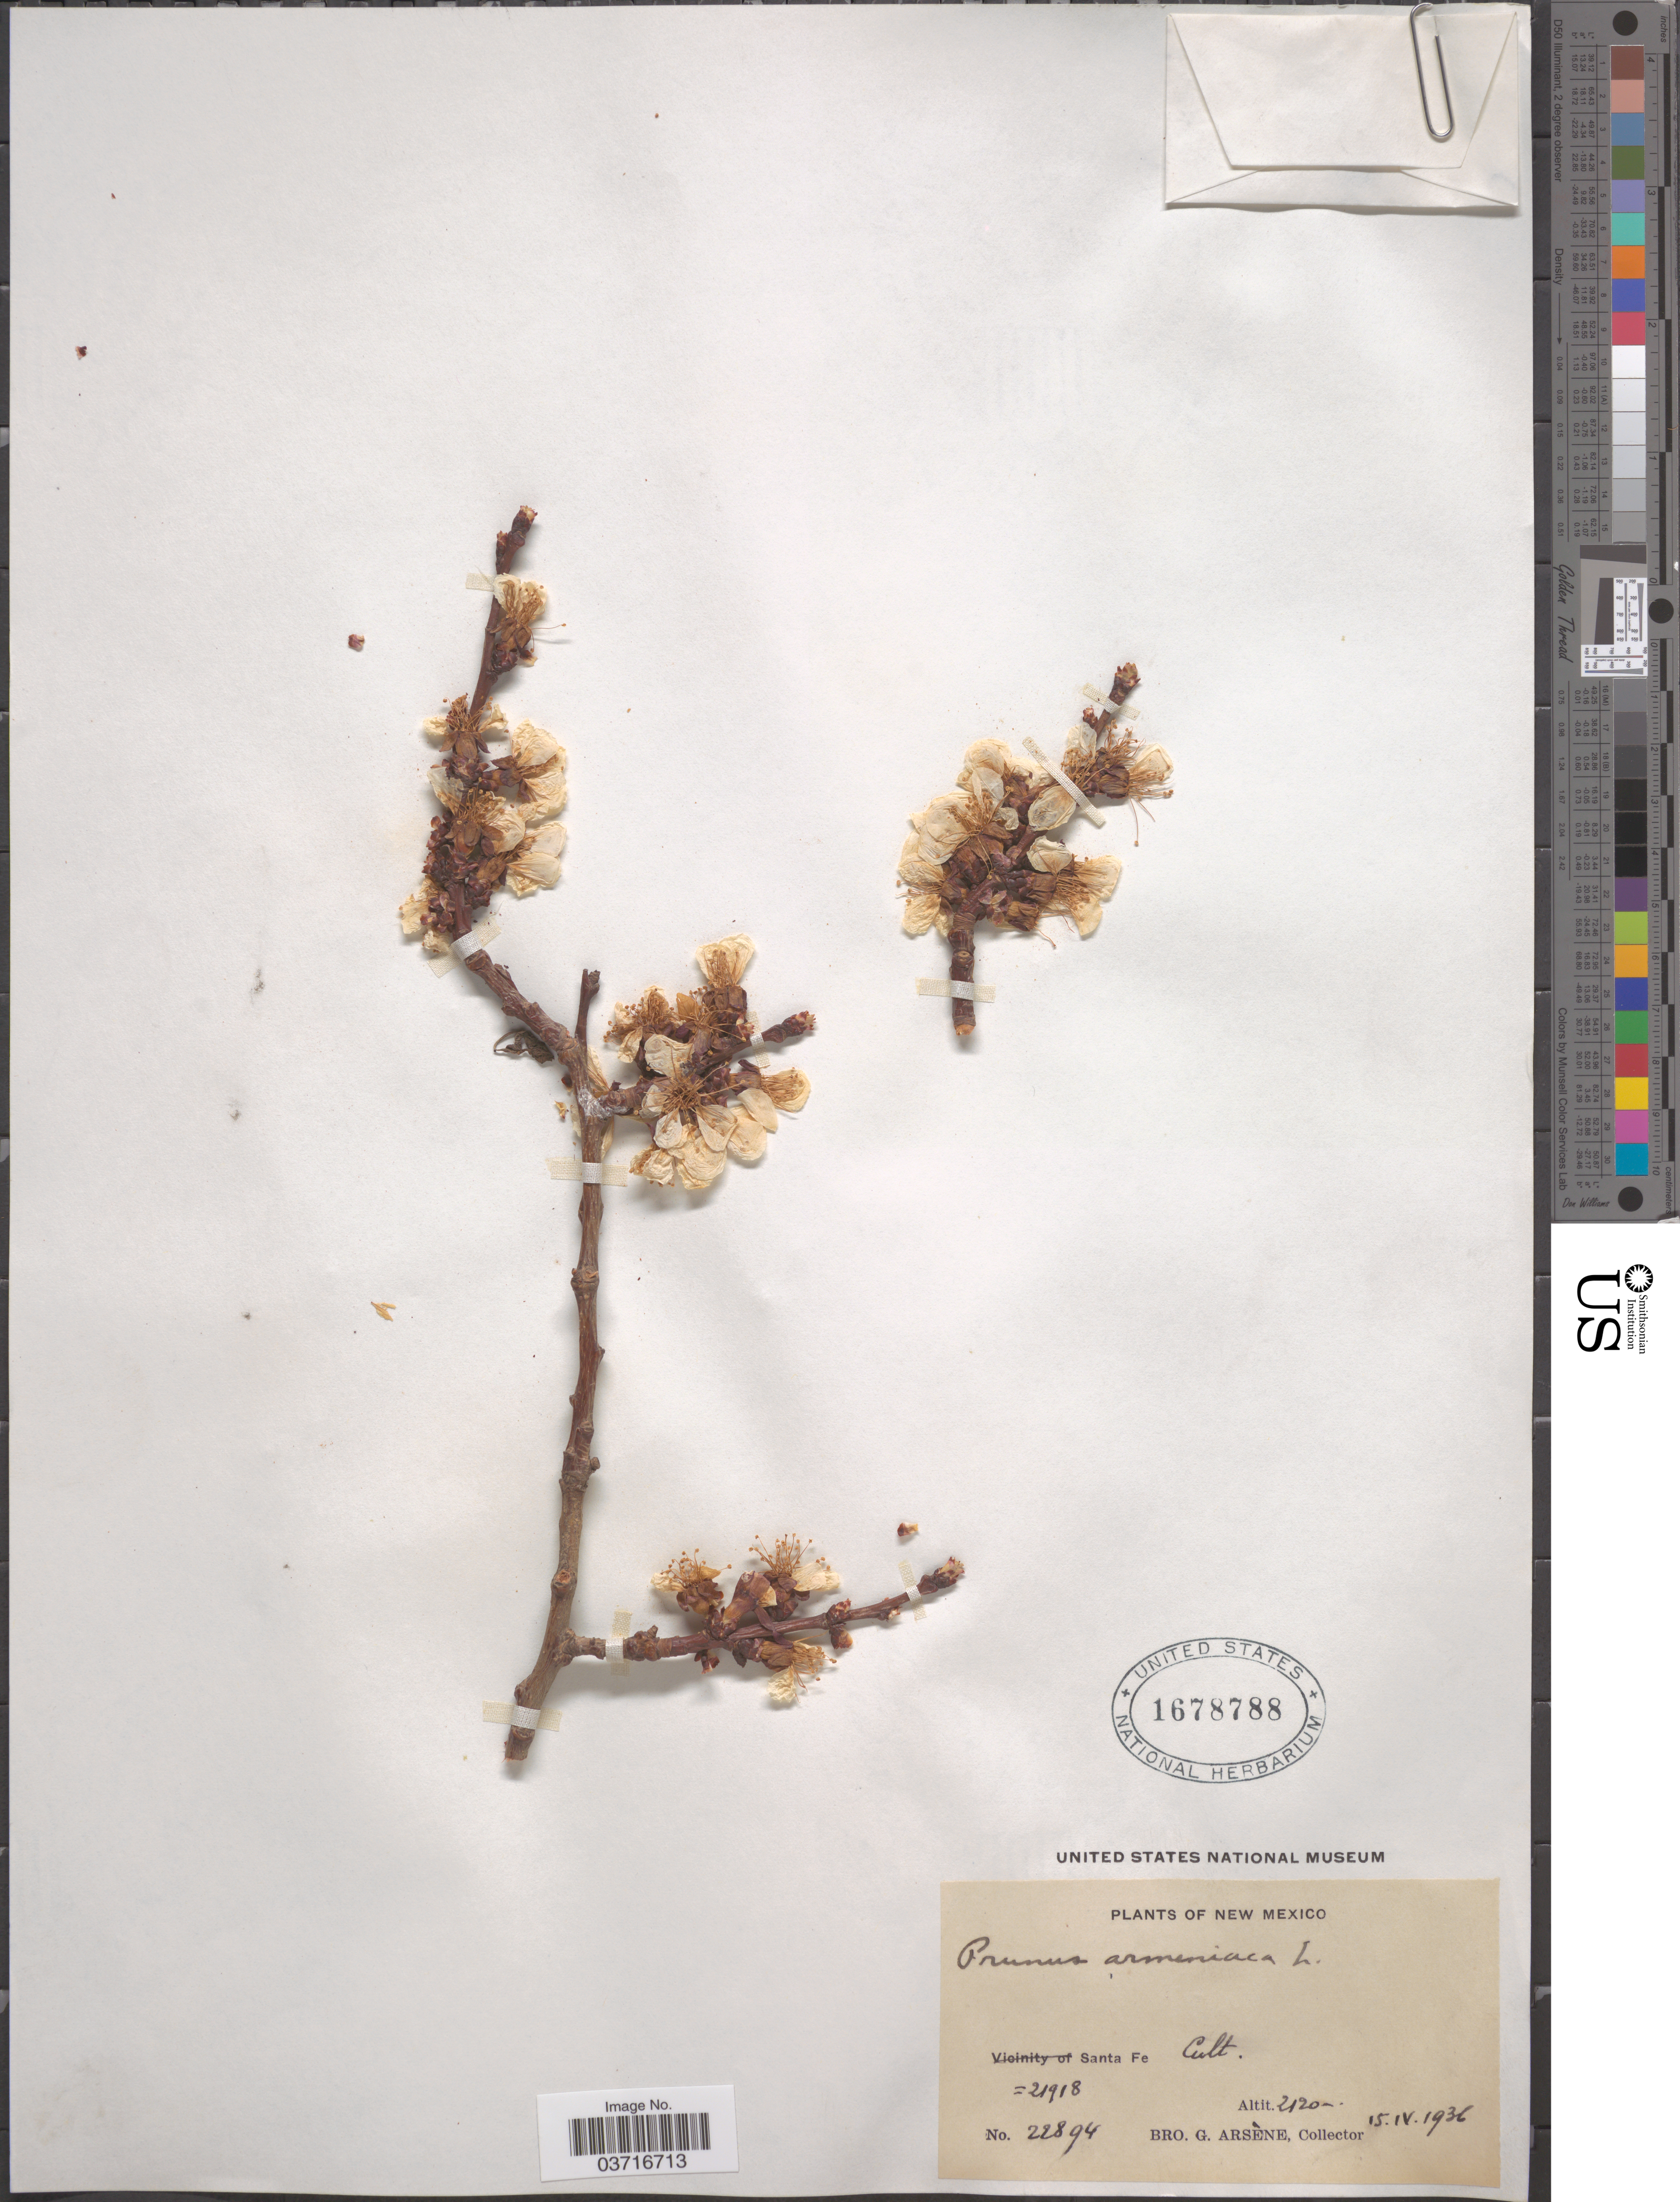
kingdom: Plantae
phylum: Tracheophyta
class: Magnoliopsida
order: Rosales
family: Rosaceae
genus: Prunus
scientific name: Prunus sp.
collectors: Bro. G. Arsène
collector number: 22894/21918?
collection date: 1936-04-15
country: United States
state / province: New Mexico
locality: Santa Fe.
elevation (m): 2120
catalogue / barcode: US 1678788